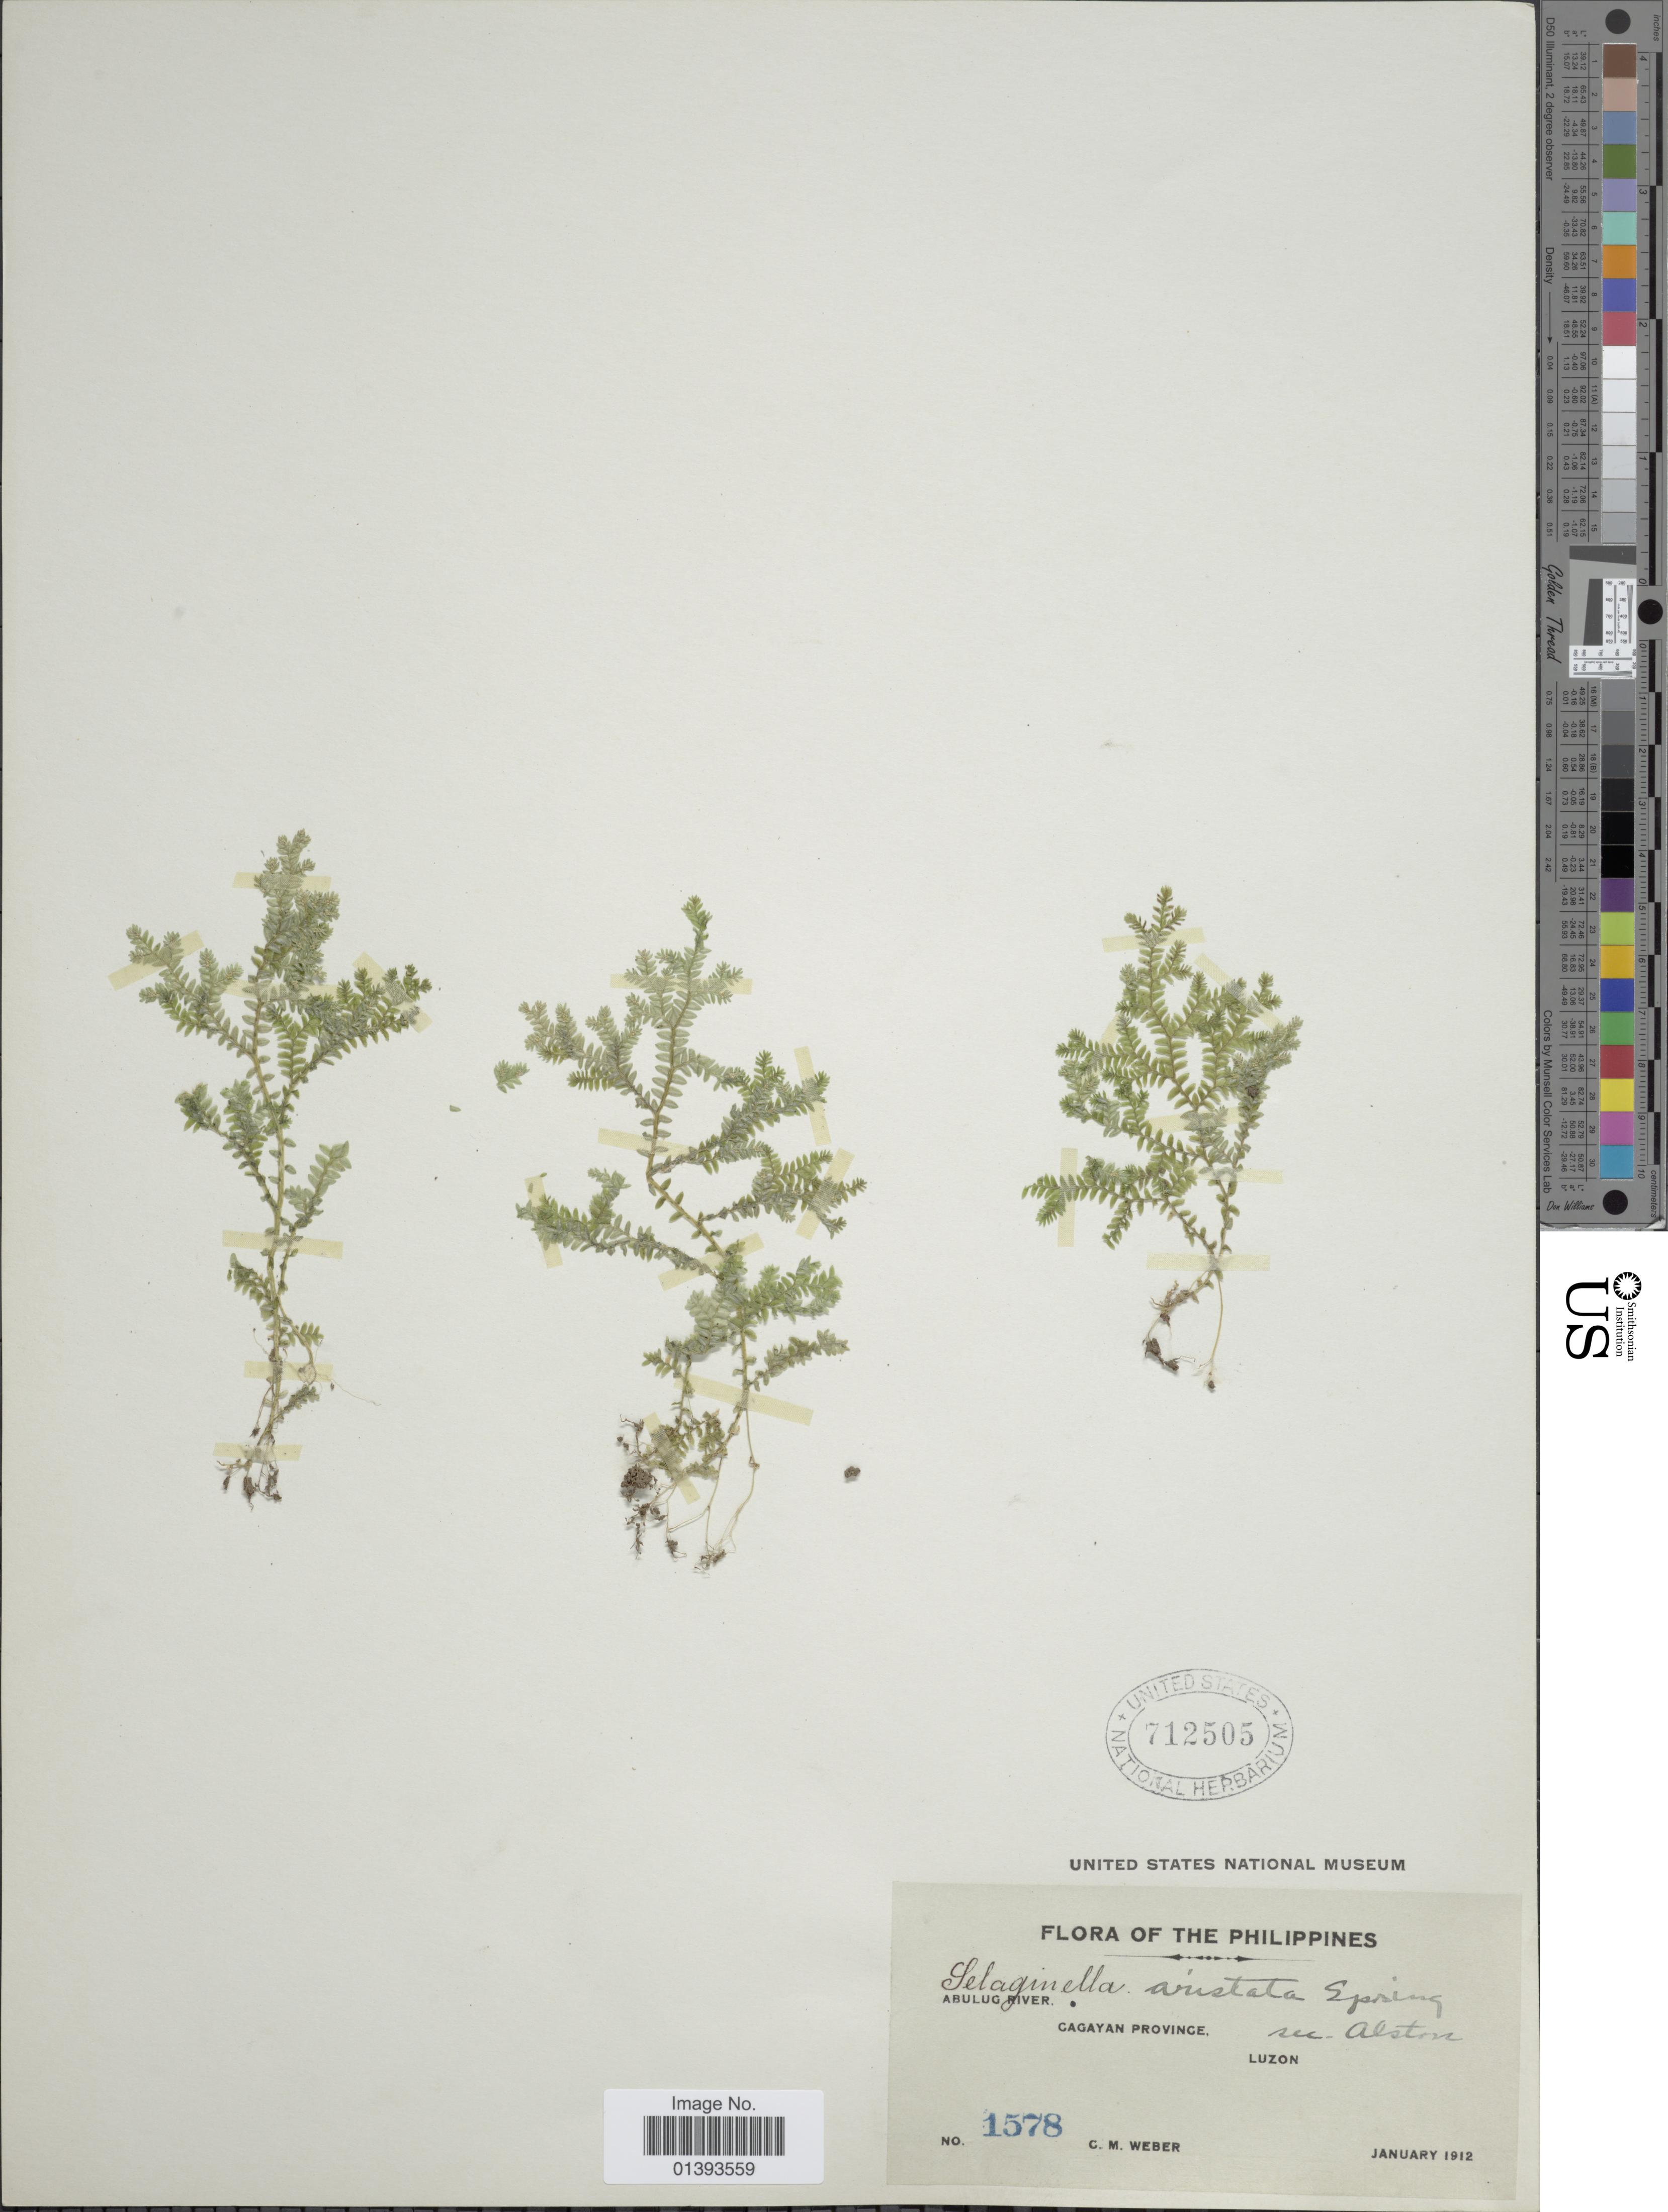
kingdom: Plantae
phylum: Tracheophyta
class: Lycopodiopsida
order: Selaginellales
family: Selaginellaceae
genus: Selaginella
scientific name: Selaginella aristata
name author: Spring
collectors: C. M. Weber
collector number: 1578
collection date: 1912-01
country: Philippines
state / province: Central Luzon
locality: Abulug River, Cagayan Province, Luzon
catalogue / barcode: US 712505